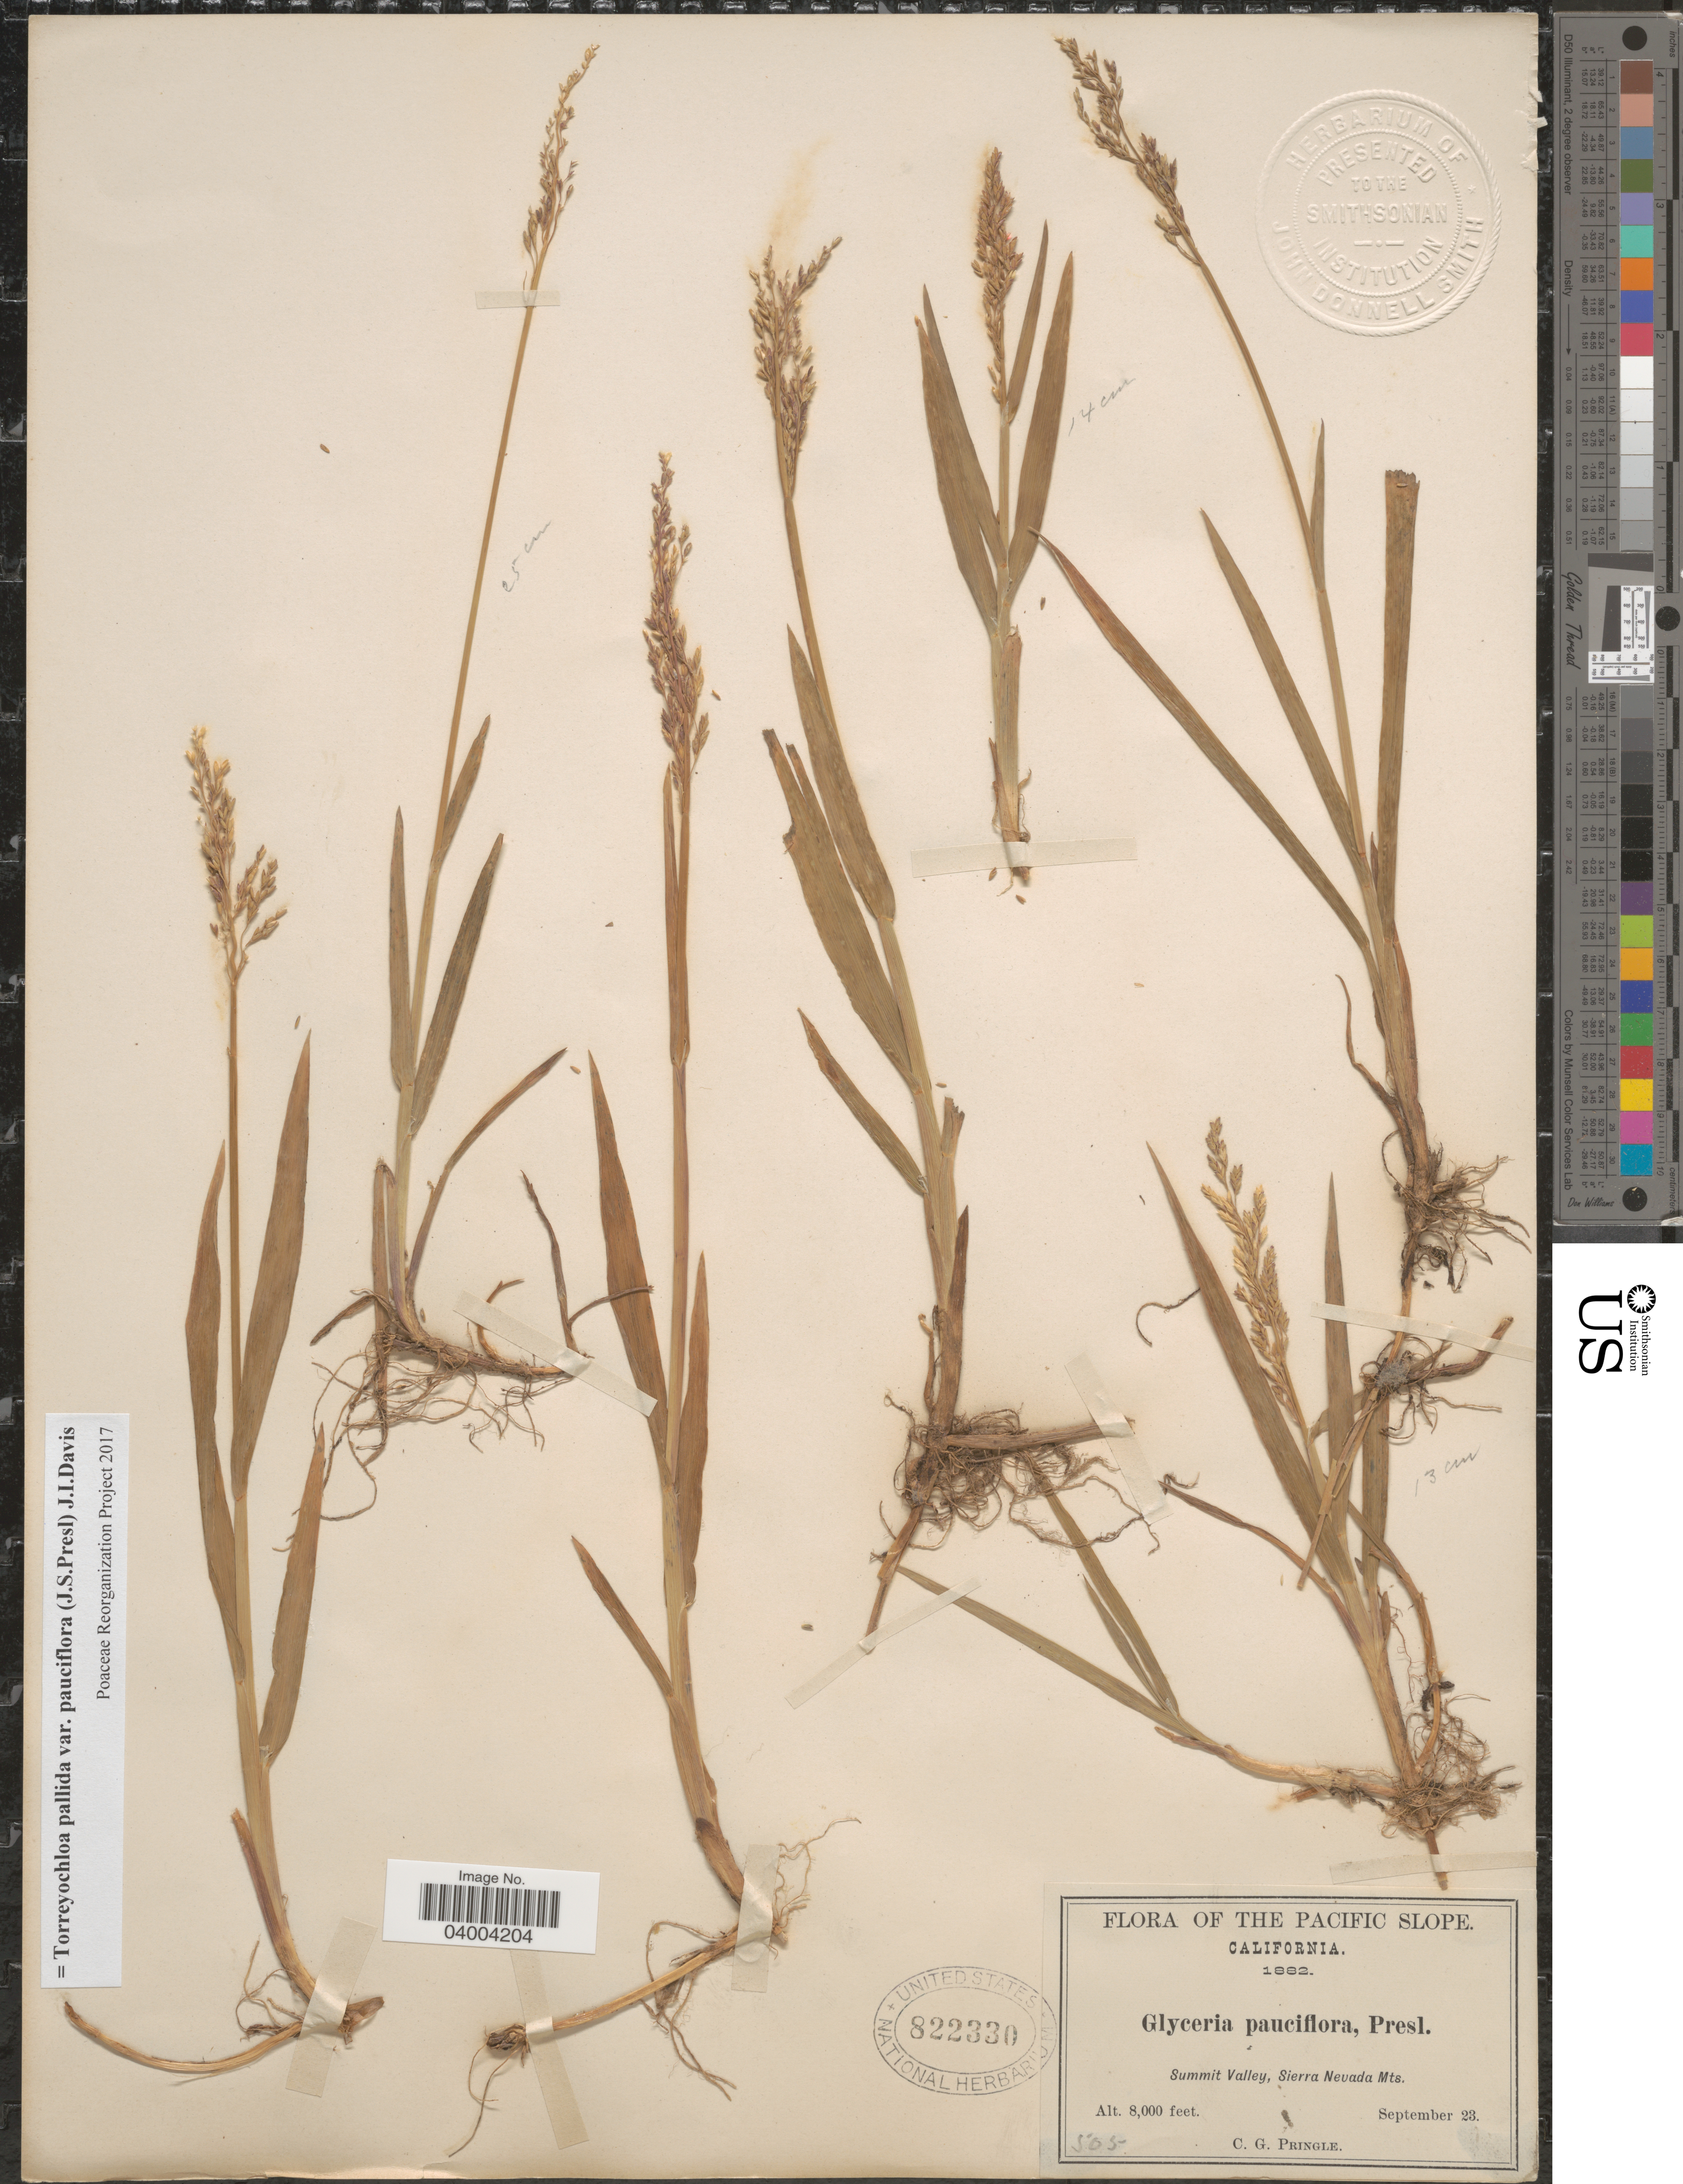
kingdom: Plantae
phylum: Tracheophyta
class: Liliopsida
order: Poales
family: Poaceae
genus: Torreyochloa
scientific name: Torreyochloa pallida var. pauciflora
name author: (J. Presl) J.I. Davis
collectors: C. G. Pringle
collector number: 505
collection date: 1882-09-23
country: United States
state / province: California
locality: The Pacific Slope. Summit Valley, Sierra Nevada Mts.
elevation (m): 2438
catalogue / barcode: US 822330